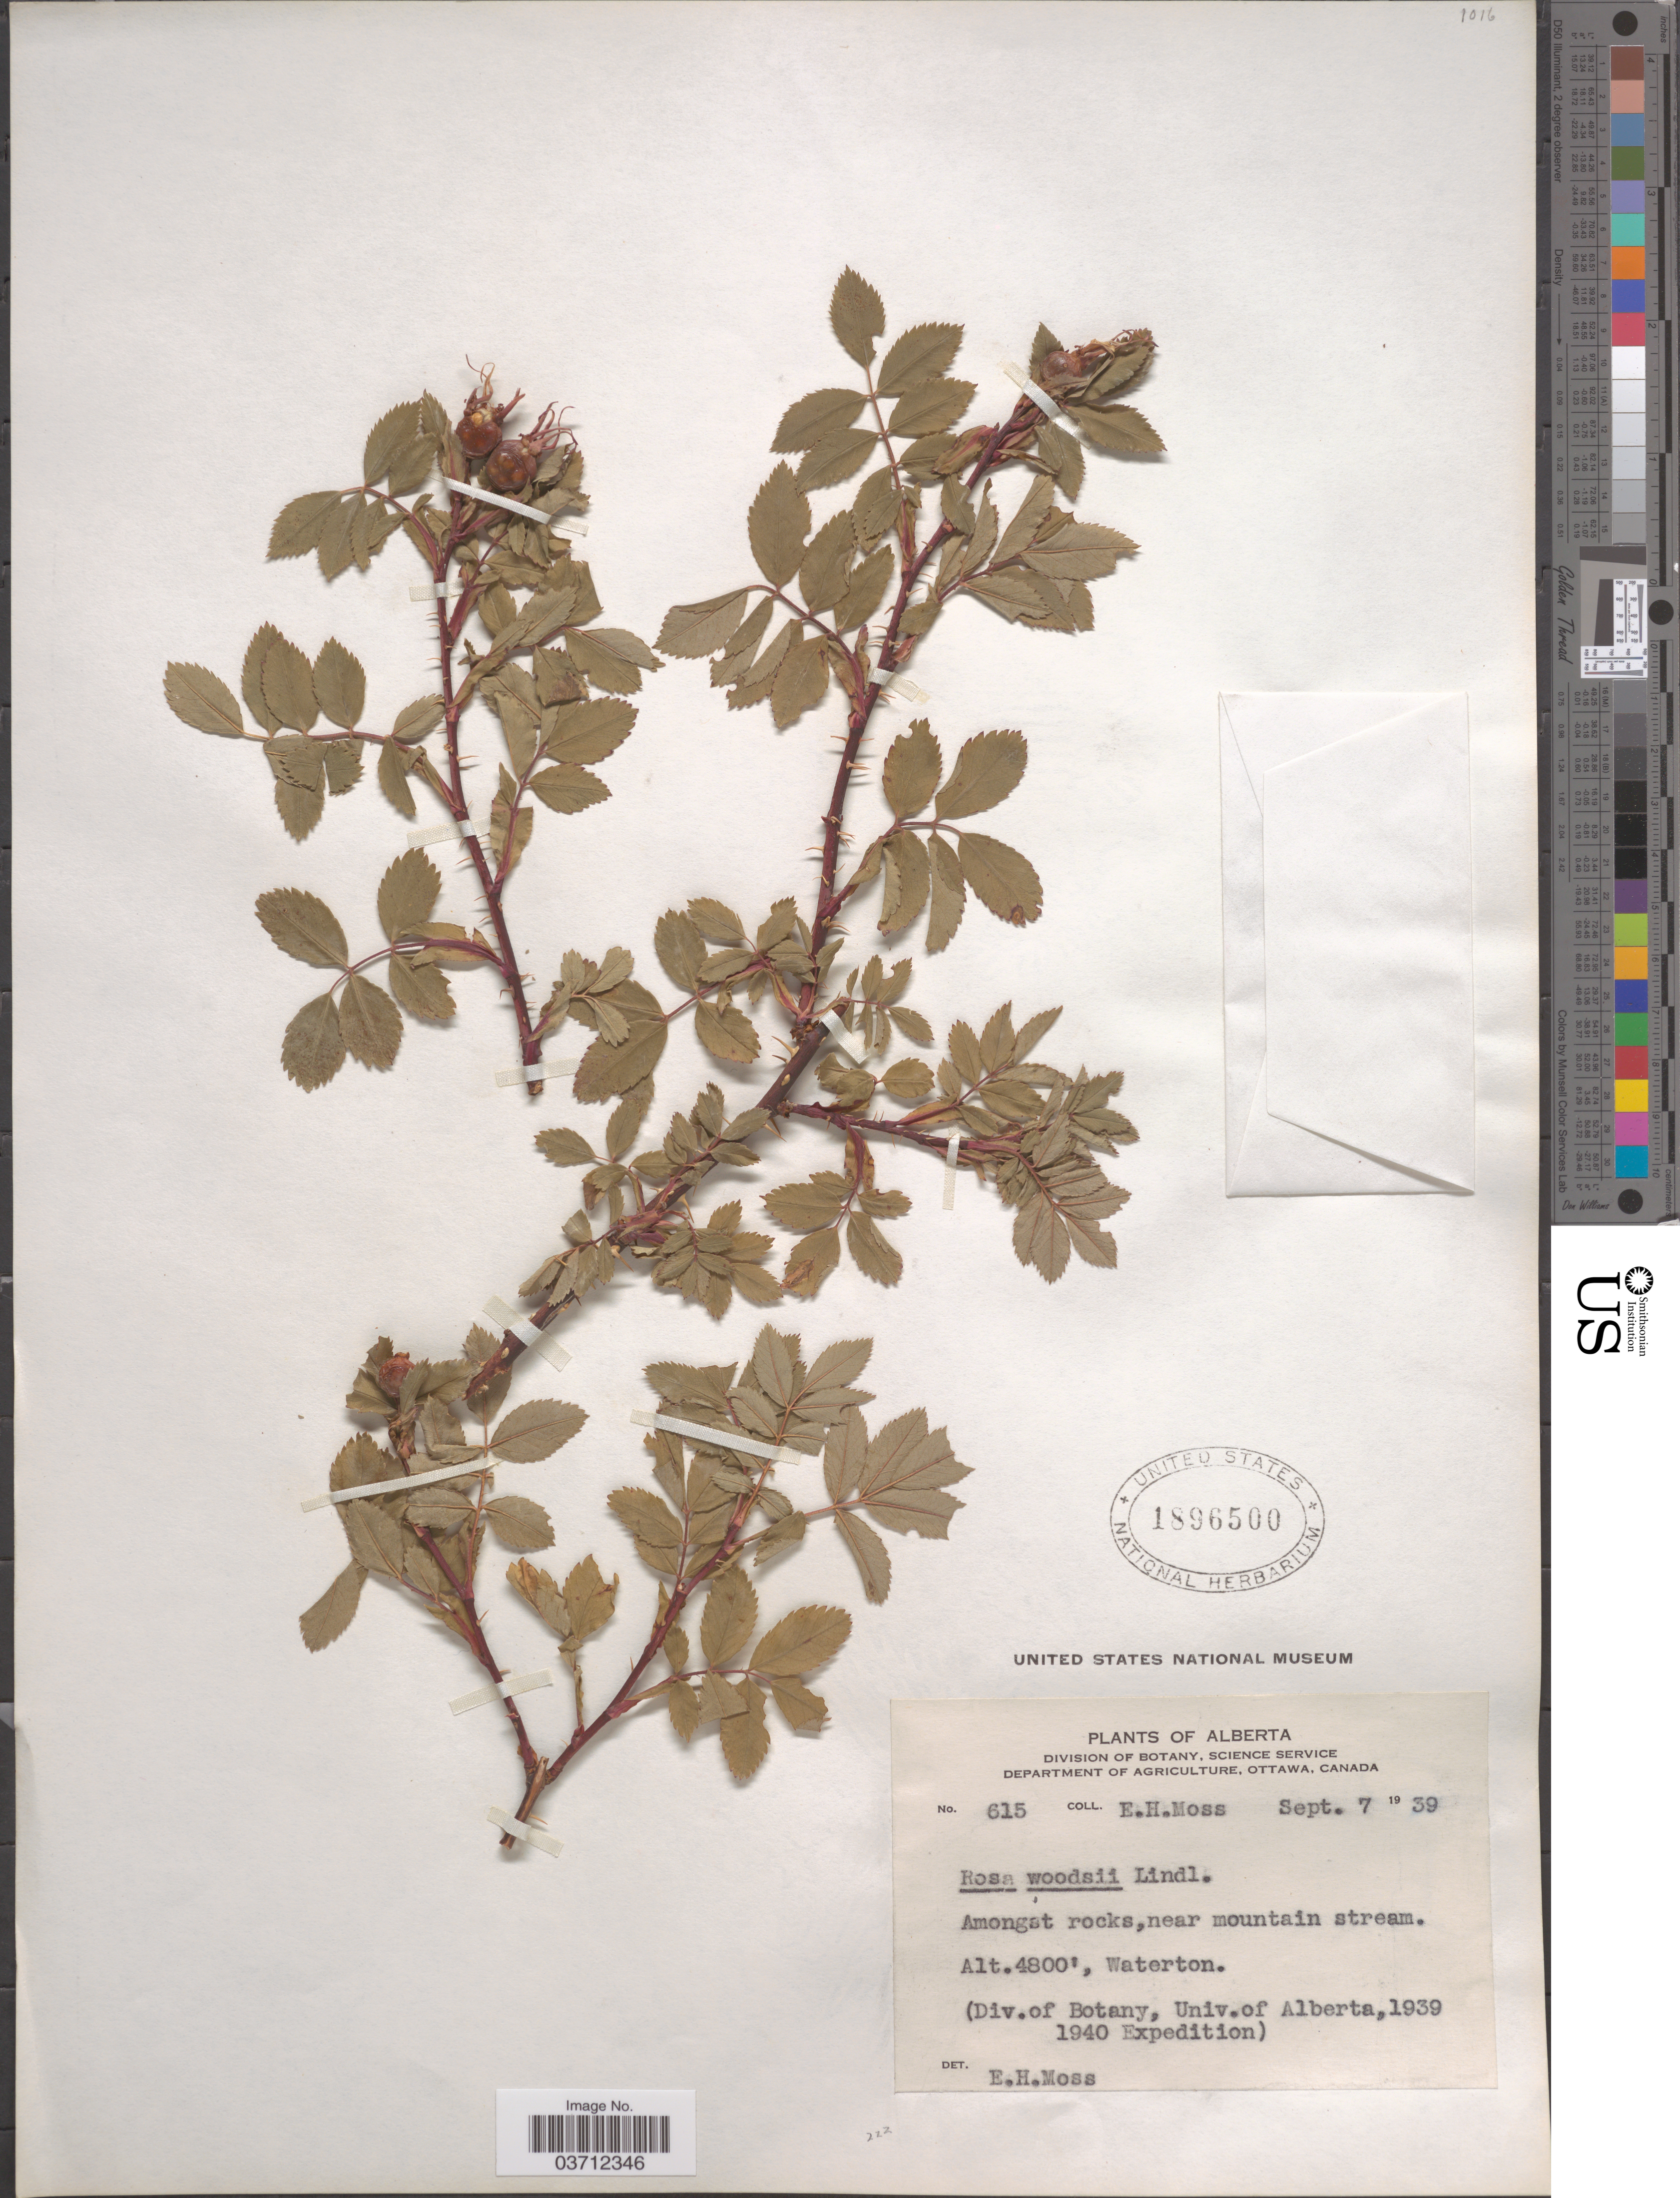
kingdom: Plantae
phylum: Tracheophyta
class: Magnoliopsida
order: Rosales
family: Rosaceae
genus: Rosa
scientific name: Rosa woodsii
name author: Lindl.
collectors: E. Moss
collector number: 615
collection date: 1939-09-07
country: Canada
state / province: Alberta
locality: Amongst rocks, near mountain stream. Waterton.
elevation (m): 1463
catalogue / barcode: US 1896500